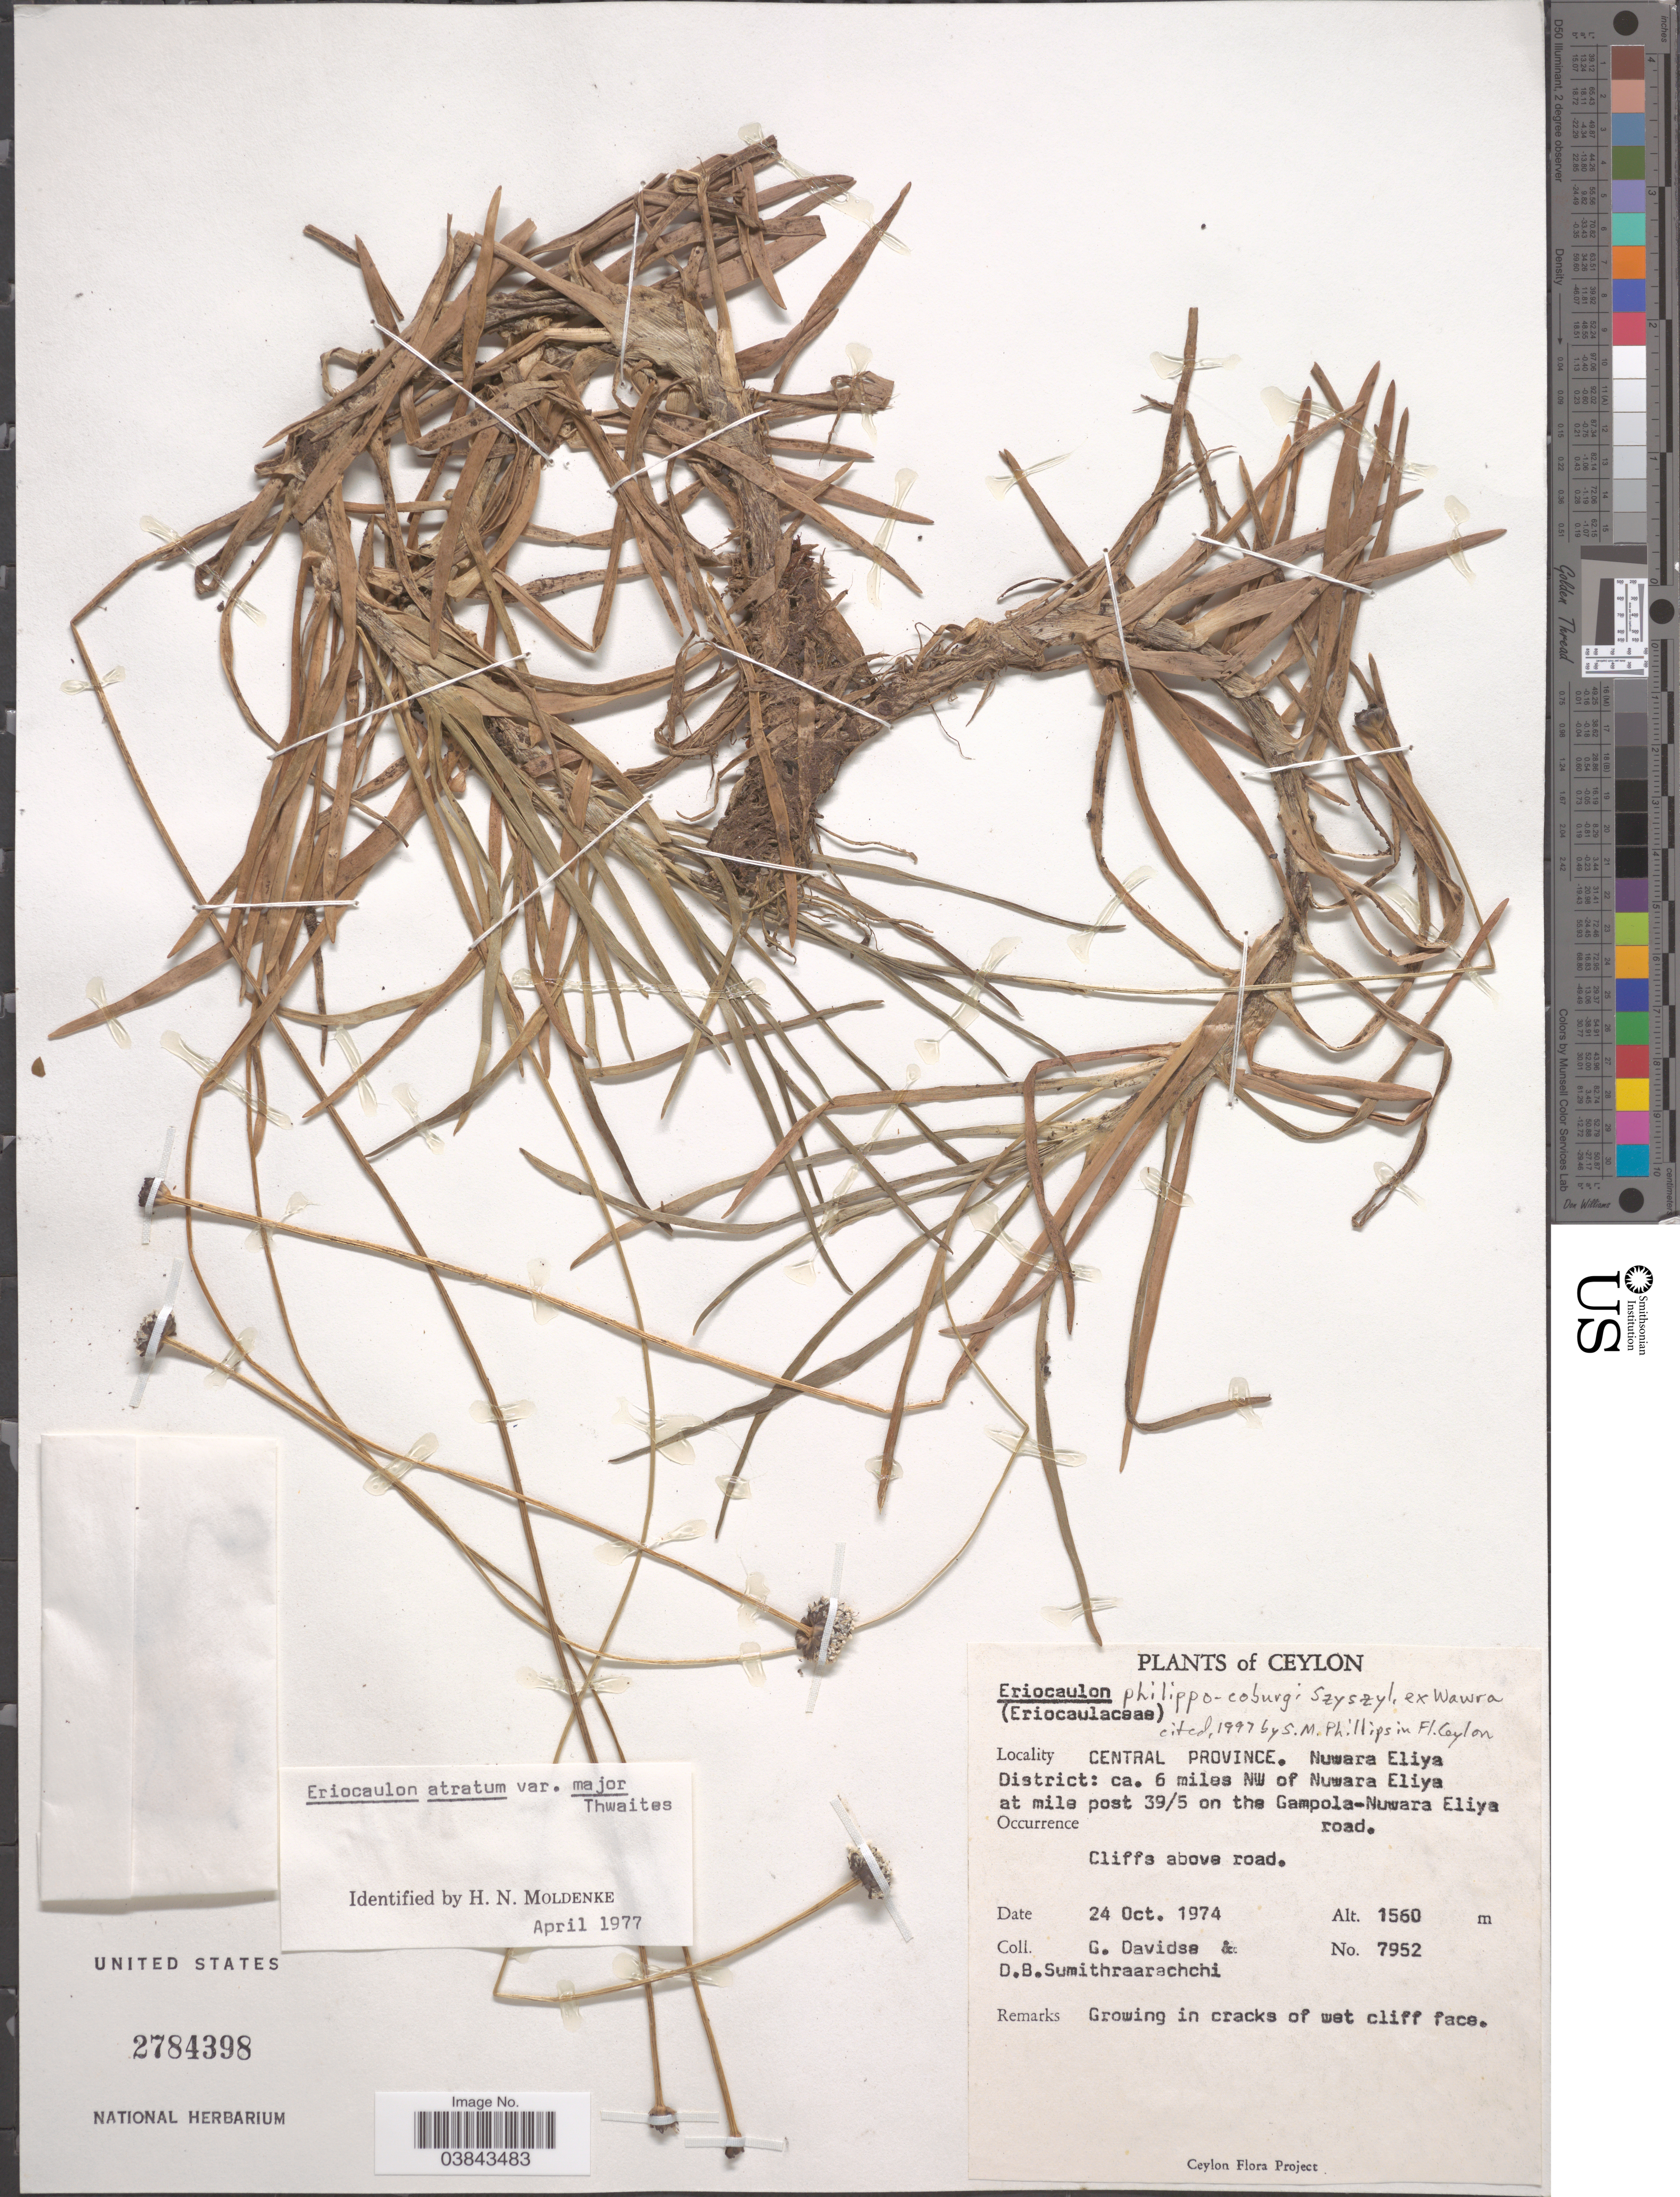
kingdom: Plantae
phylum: Tracheophyta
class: Liliopsida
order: Poales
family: Eriocaulaceae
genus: Eriocaulon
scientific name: Eriocaulon philippo-coburgii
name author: Szyszyl. ex Wawra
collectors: G. Davidse & D. B. Sumithraarachchi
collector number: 7952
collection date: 1974-10-24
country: Sri Lanka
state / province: Central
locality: Nuwara Eliya District: ca. 6 miles NW of Nuwara Eliya at mile post 39/5 on the Gampola-Nuwara Eliya road.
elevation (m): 1560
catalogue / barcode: US 2784398